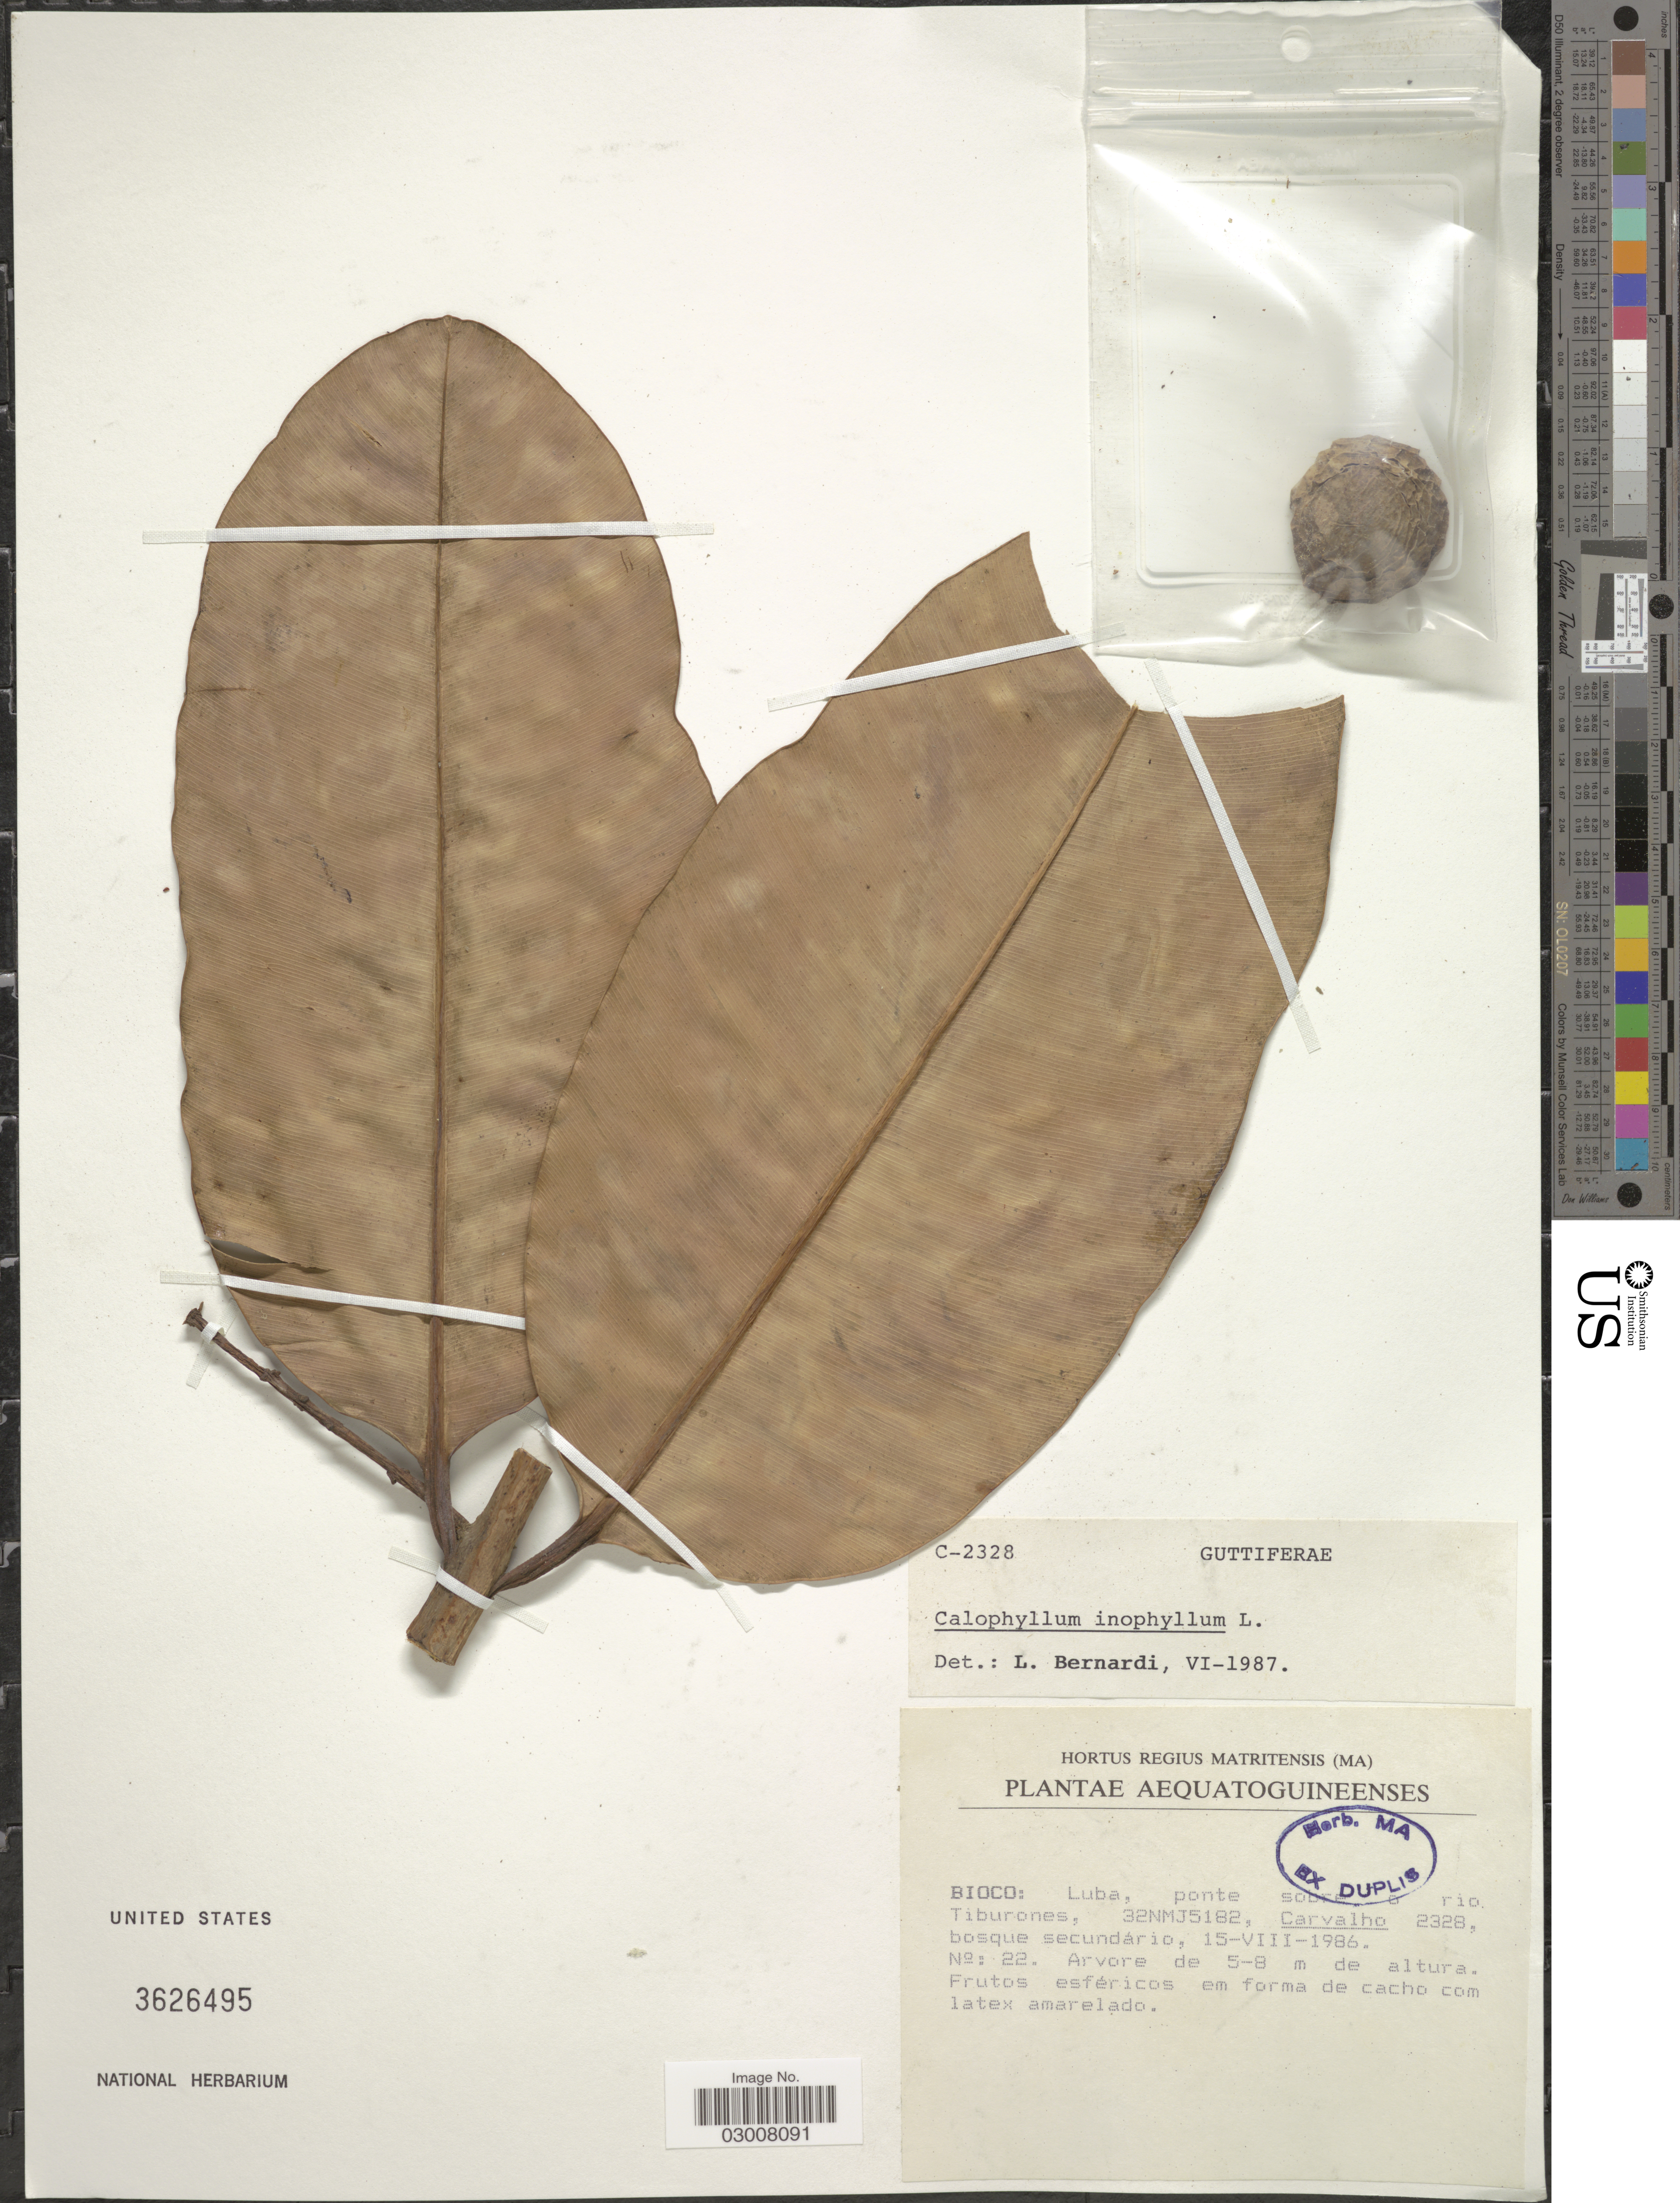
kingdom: Plantae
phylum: Tracheophyta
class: Magnoliopsida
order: Malpighiales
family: Calophyllaceae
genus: Calophyllum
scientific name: Calophyllum inophyllum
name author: L.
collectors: Carvalho, --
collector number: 2328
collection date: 1986-08-15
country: Equatorial Guinea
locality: Aequatoguineenses, Bioco: Luba, ponte sobre o rio Tiburones, 32NMJ5182.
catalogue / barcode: US 3626495